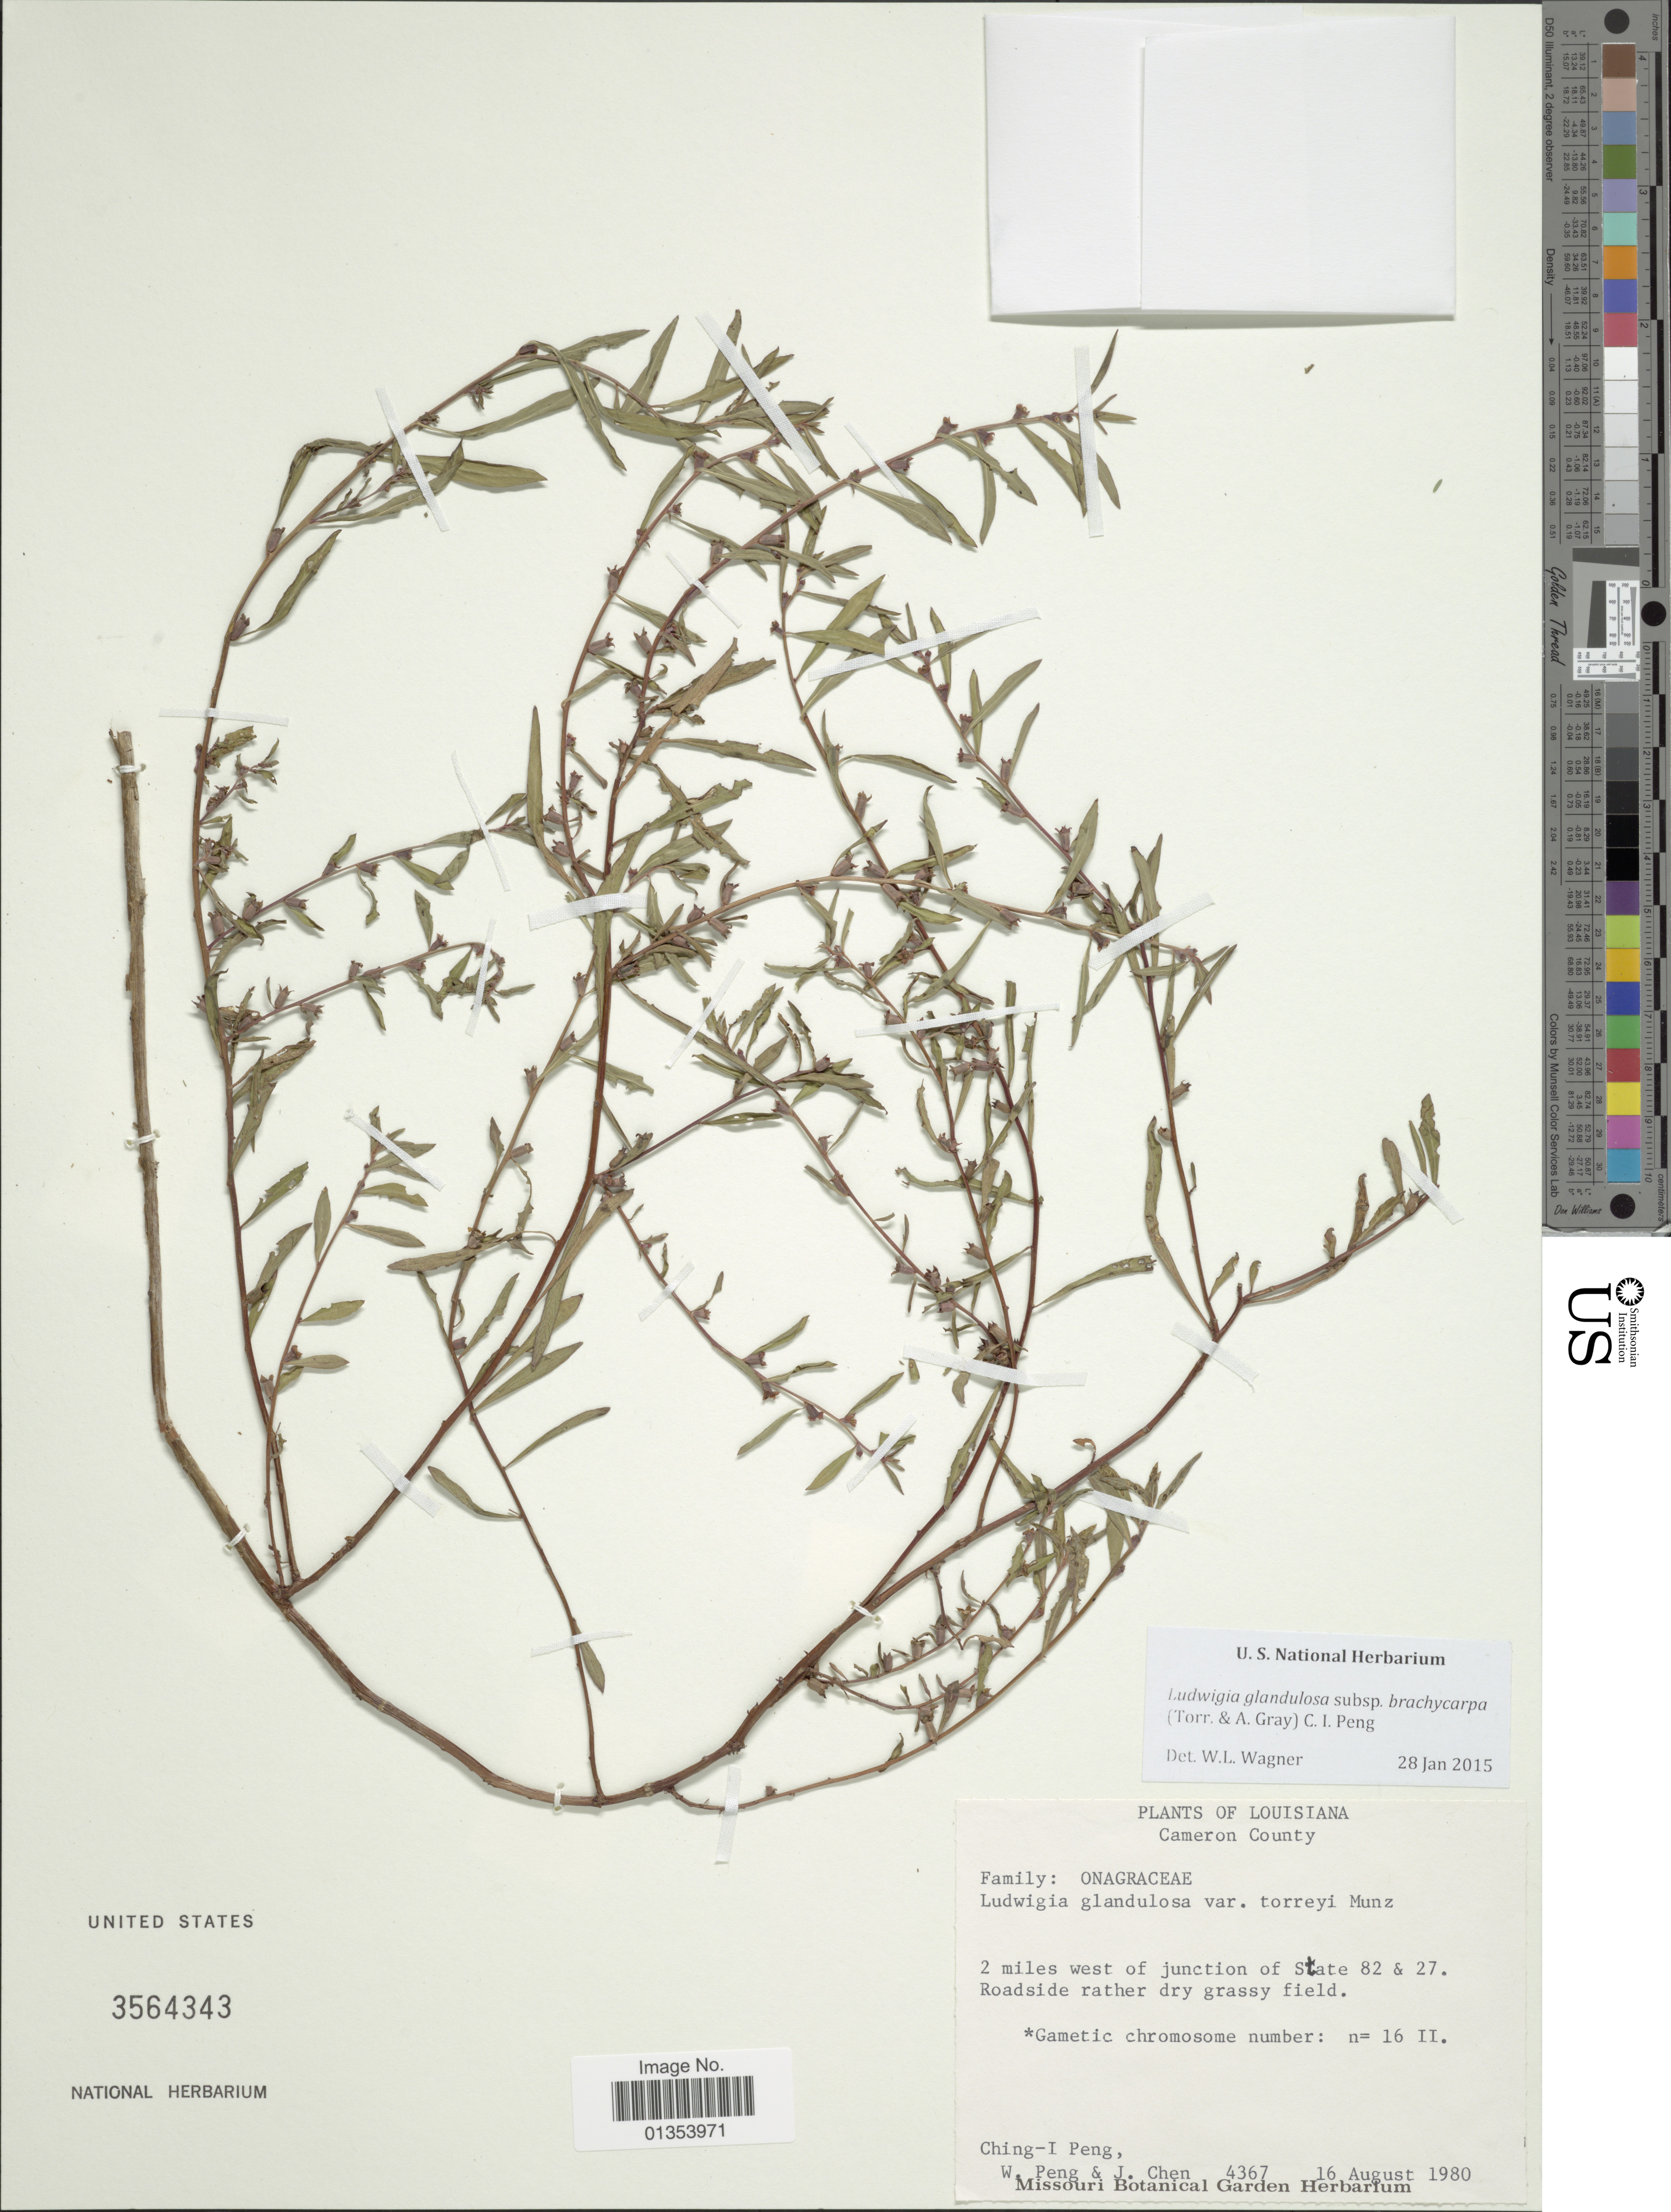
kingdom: Plantae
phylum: Tracheophyta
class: Magnoliopsida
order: Myrtales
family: Onagraceae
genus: Ludwigia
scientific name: Ludwigia glandulosa subsp. brachycarpa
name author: (Torr. & A. Gray) C.I. Peng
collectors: C.-I Peng, W. Peng & J. Chen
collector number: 4367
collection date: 1980-08-16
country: United States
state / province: Louisiana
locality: Cameron County, 2 miles west of junction of State 82 & 27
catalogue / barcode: US 3564343